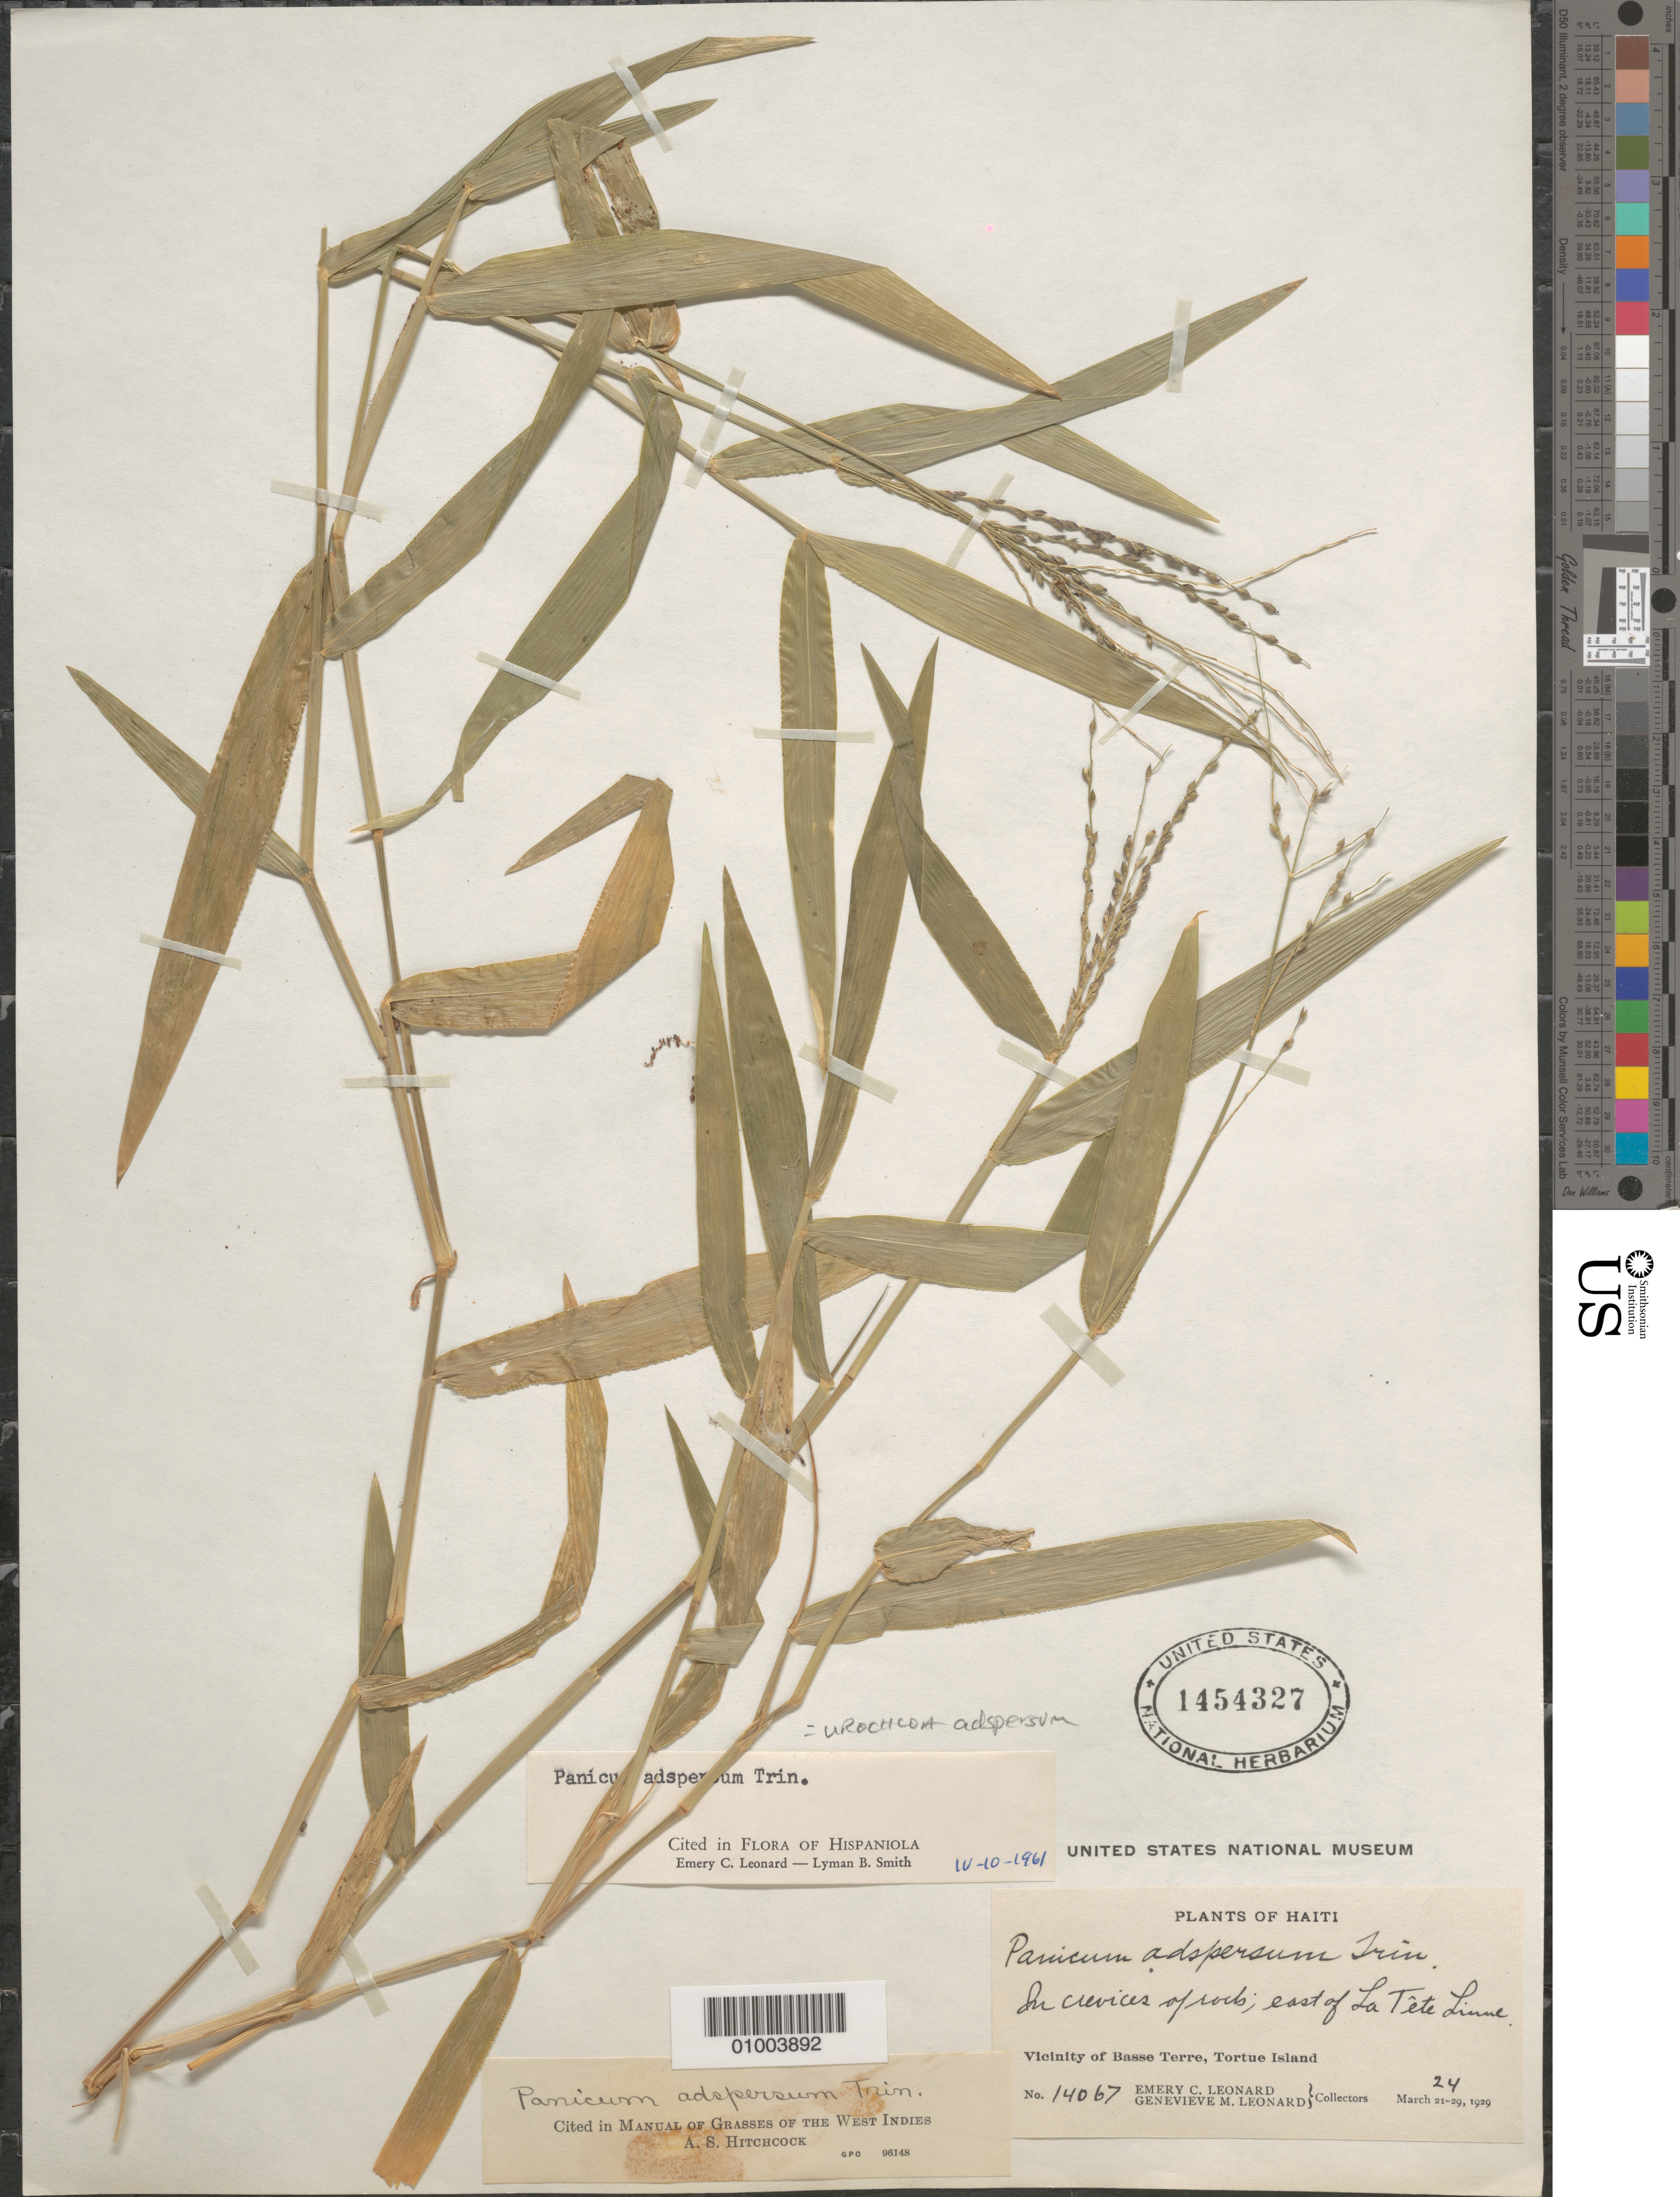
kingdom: Plantae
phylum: Tracheophyta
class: Liliopsida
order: Poales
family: Poaceae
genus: Urochloa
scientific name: Urochloa adspersa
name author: (Trin.) R.D. Webster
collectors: E. C. Leonard & G. M. Leonard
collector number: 14067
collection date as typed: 24 Mar 1929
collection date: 1929-03-24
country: Haiti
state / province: Nord-Óuest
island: Île de la Tortue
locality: Vicinity of Basse Terre, Tortue Island. east of Tete Linne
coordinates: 0 N, 0 E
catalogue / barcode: US 1454327